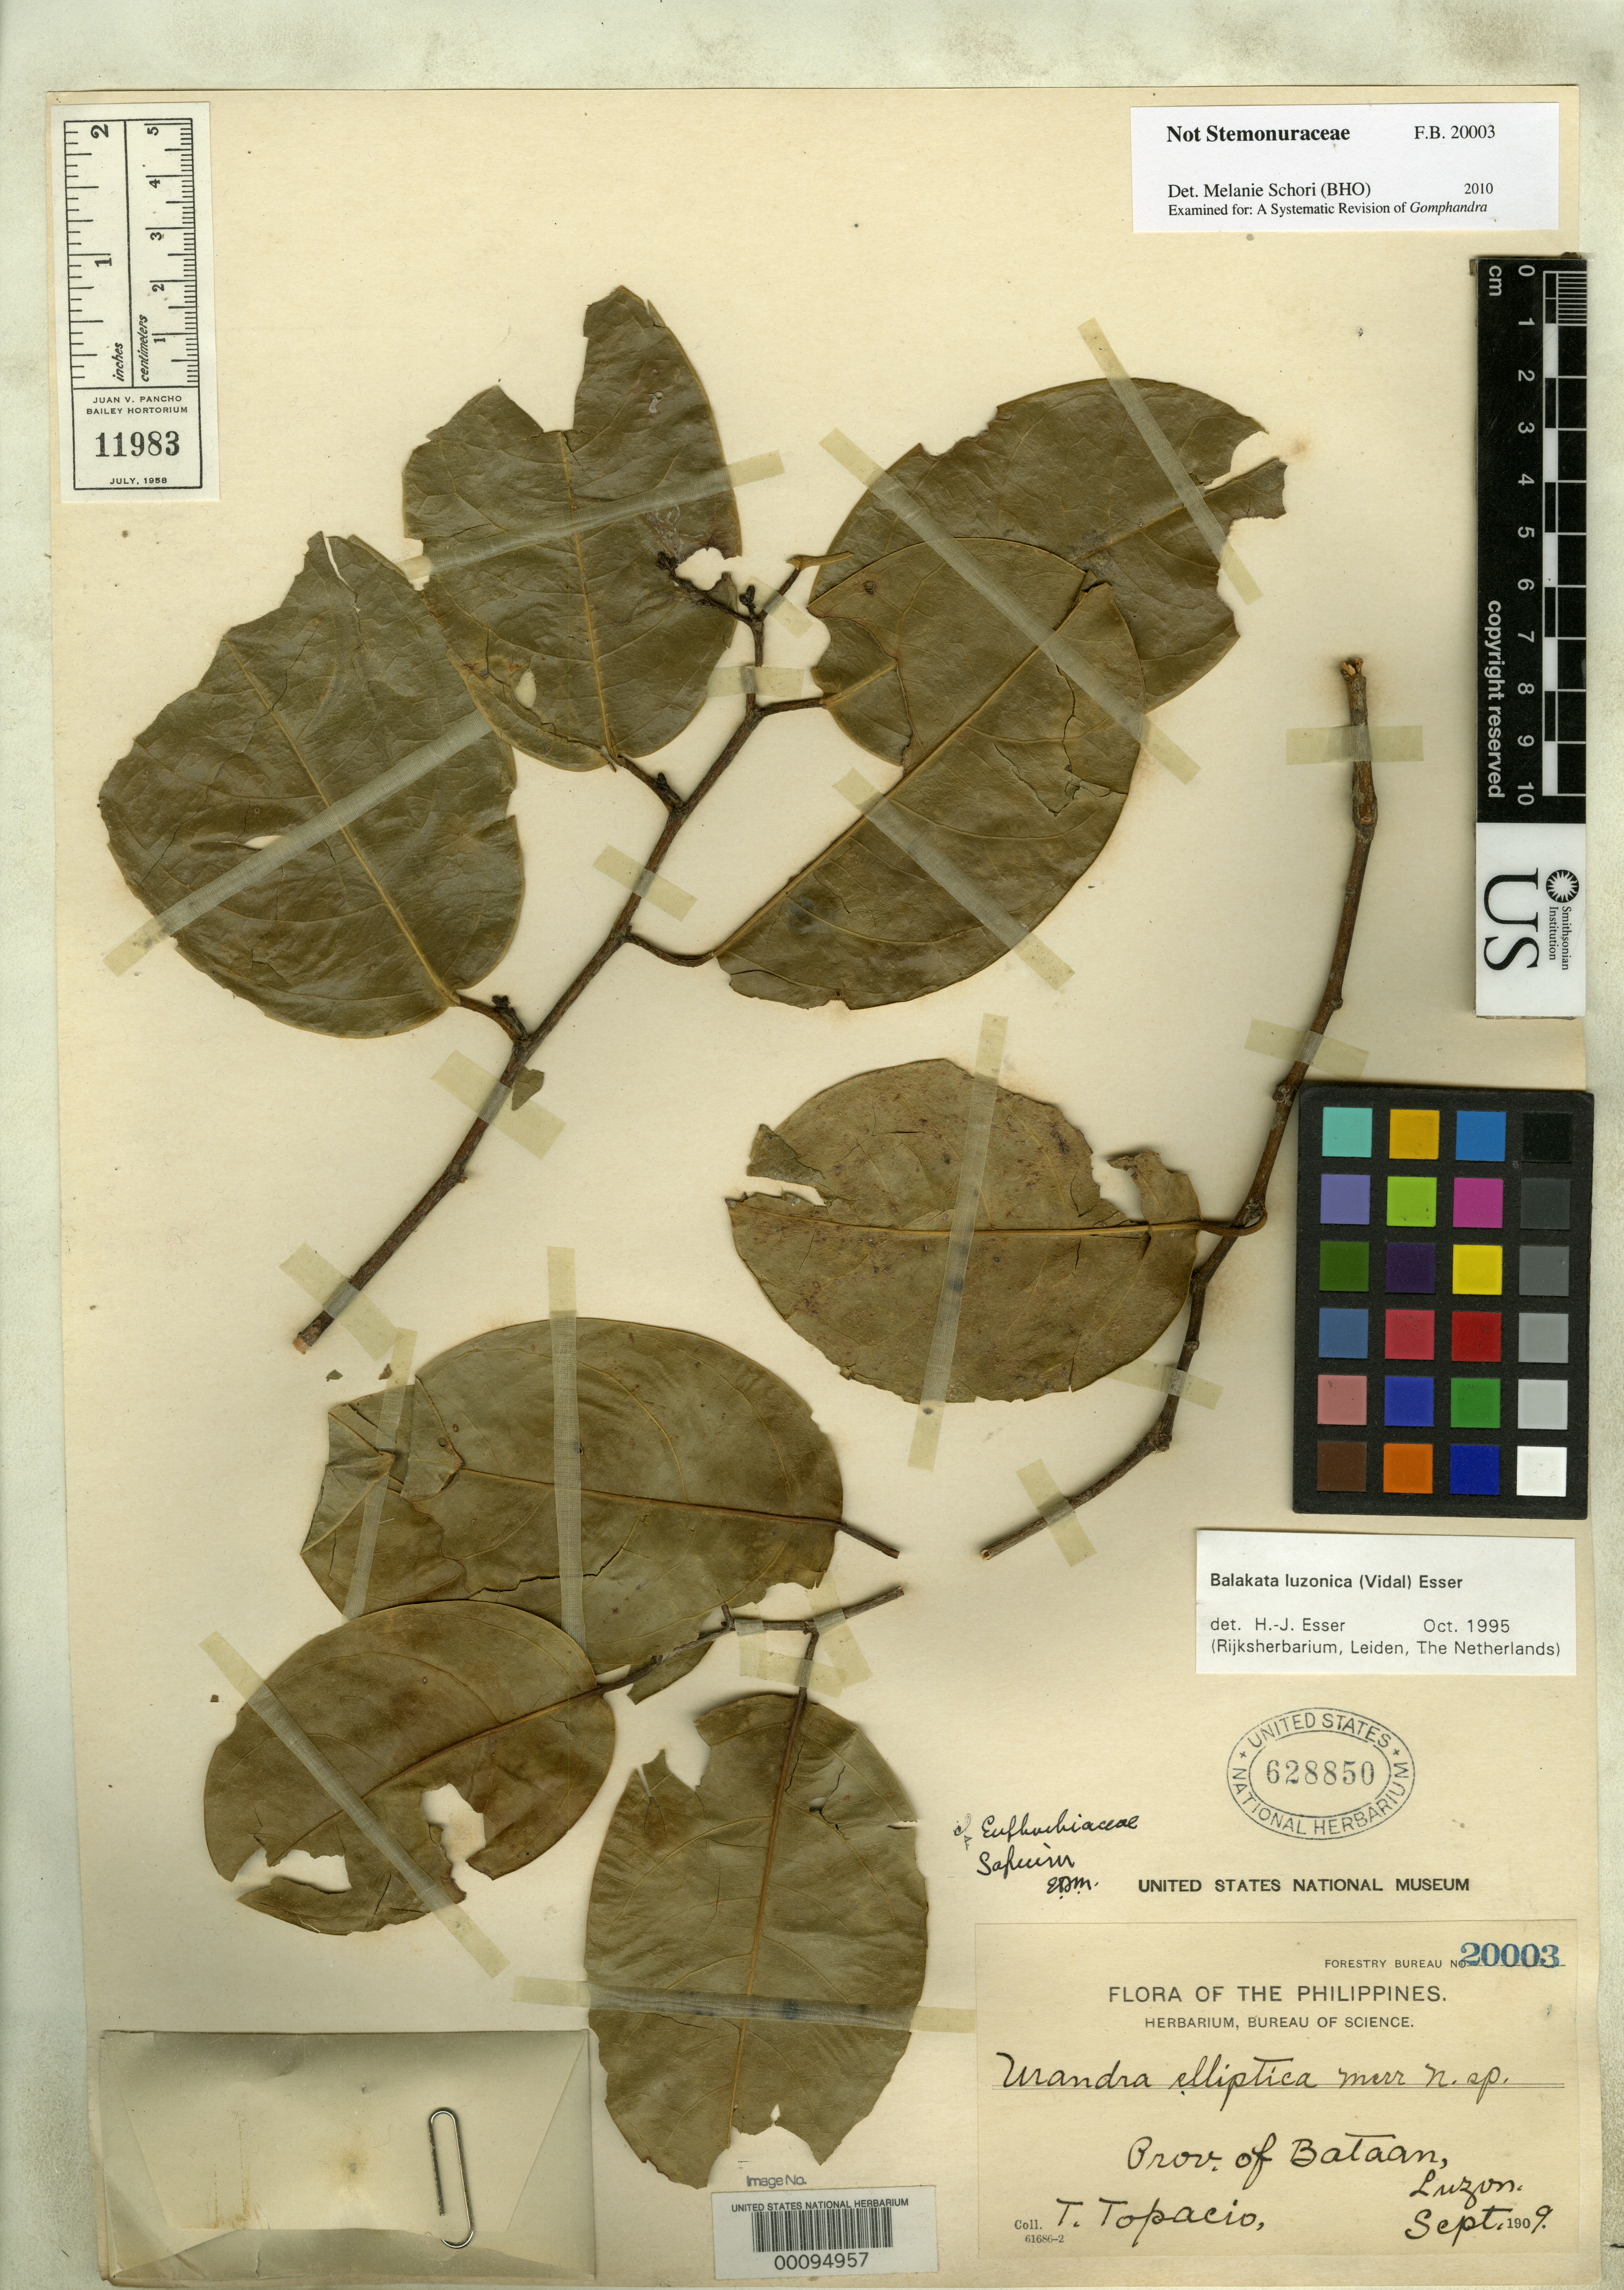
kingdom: Plantae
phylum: Tracheophyta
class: Magnoliopsida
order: Cardiopteridales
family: Stemonuraceae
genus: Urandra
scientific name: Urandra elliptica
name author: Merr.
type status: Isotype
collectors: T. Topacio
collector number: Bur. Sci. 20003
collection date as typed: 14 Sep 1909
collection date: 1909-09-14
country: Philippines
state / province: Central Luzon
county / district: Bataan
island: Luzon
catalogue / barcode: US 628850